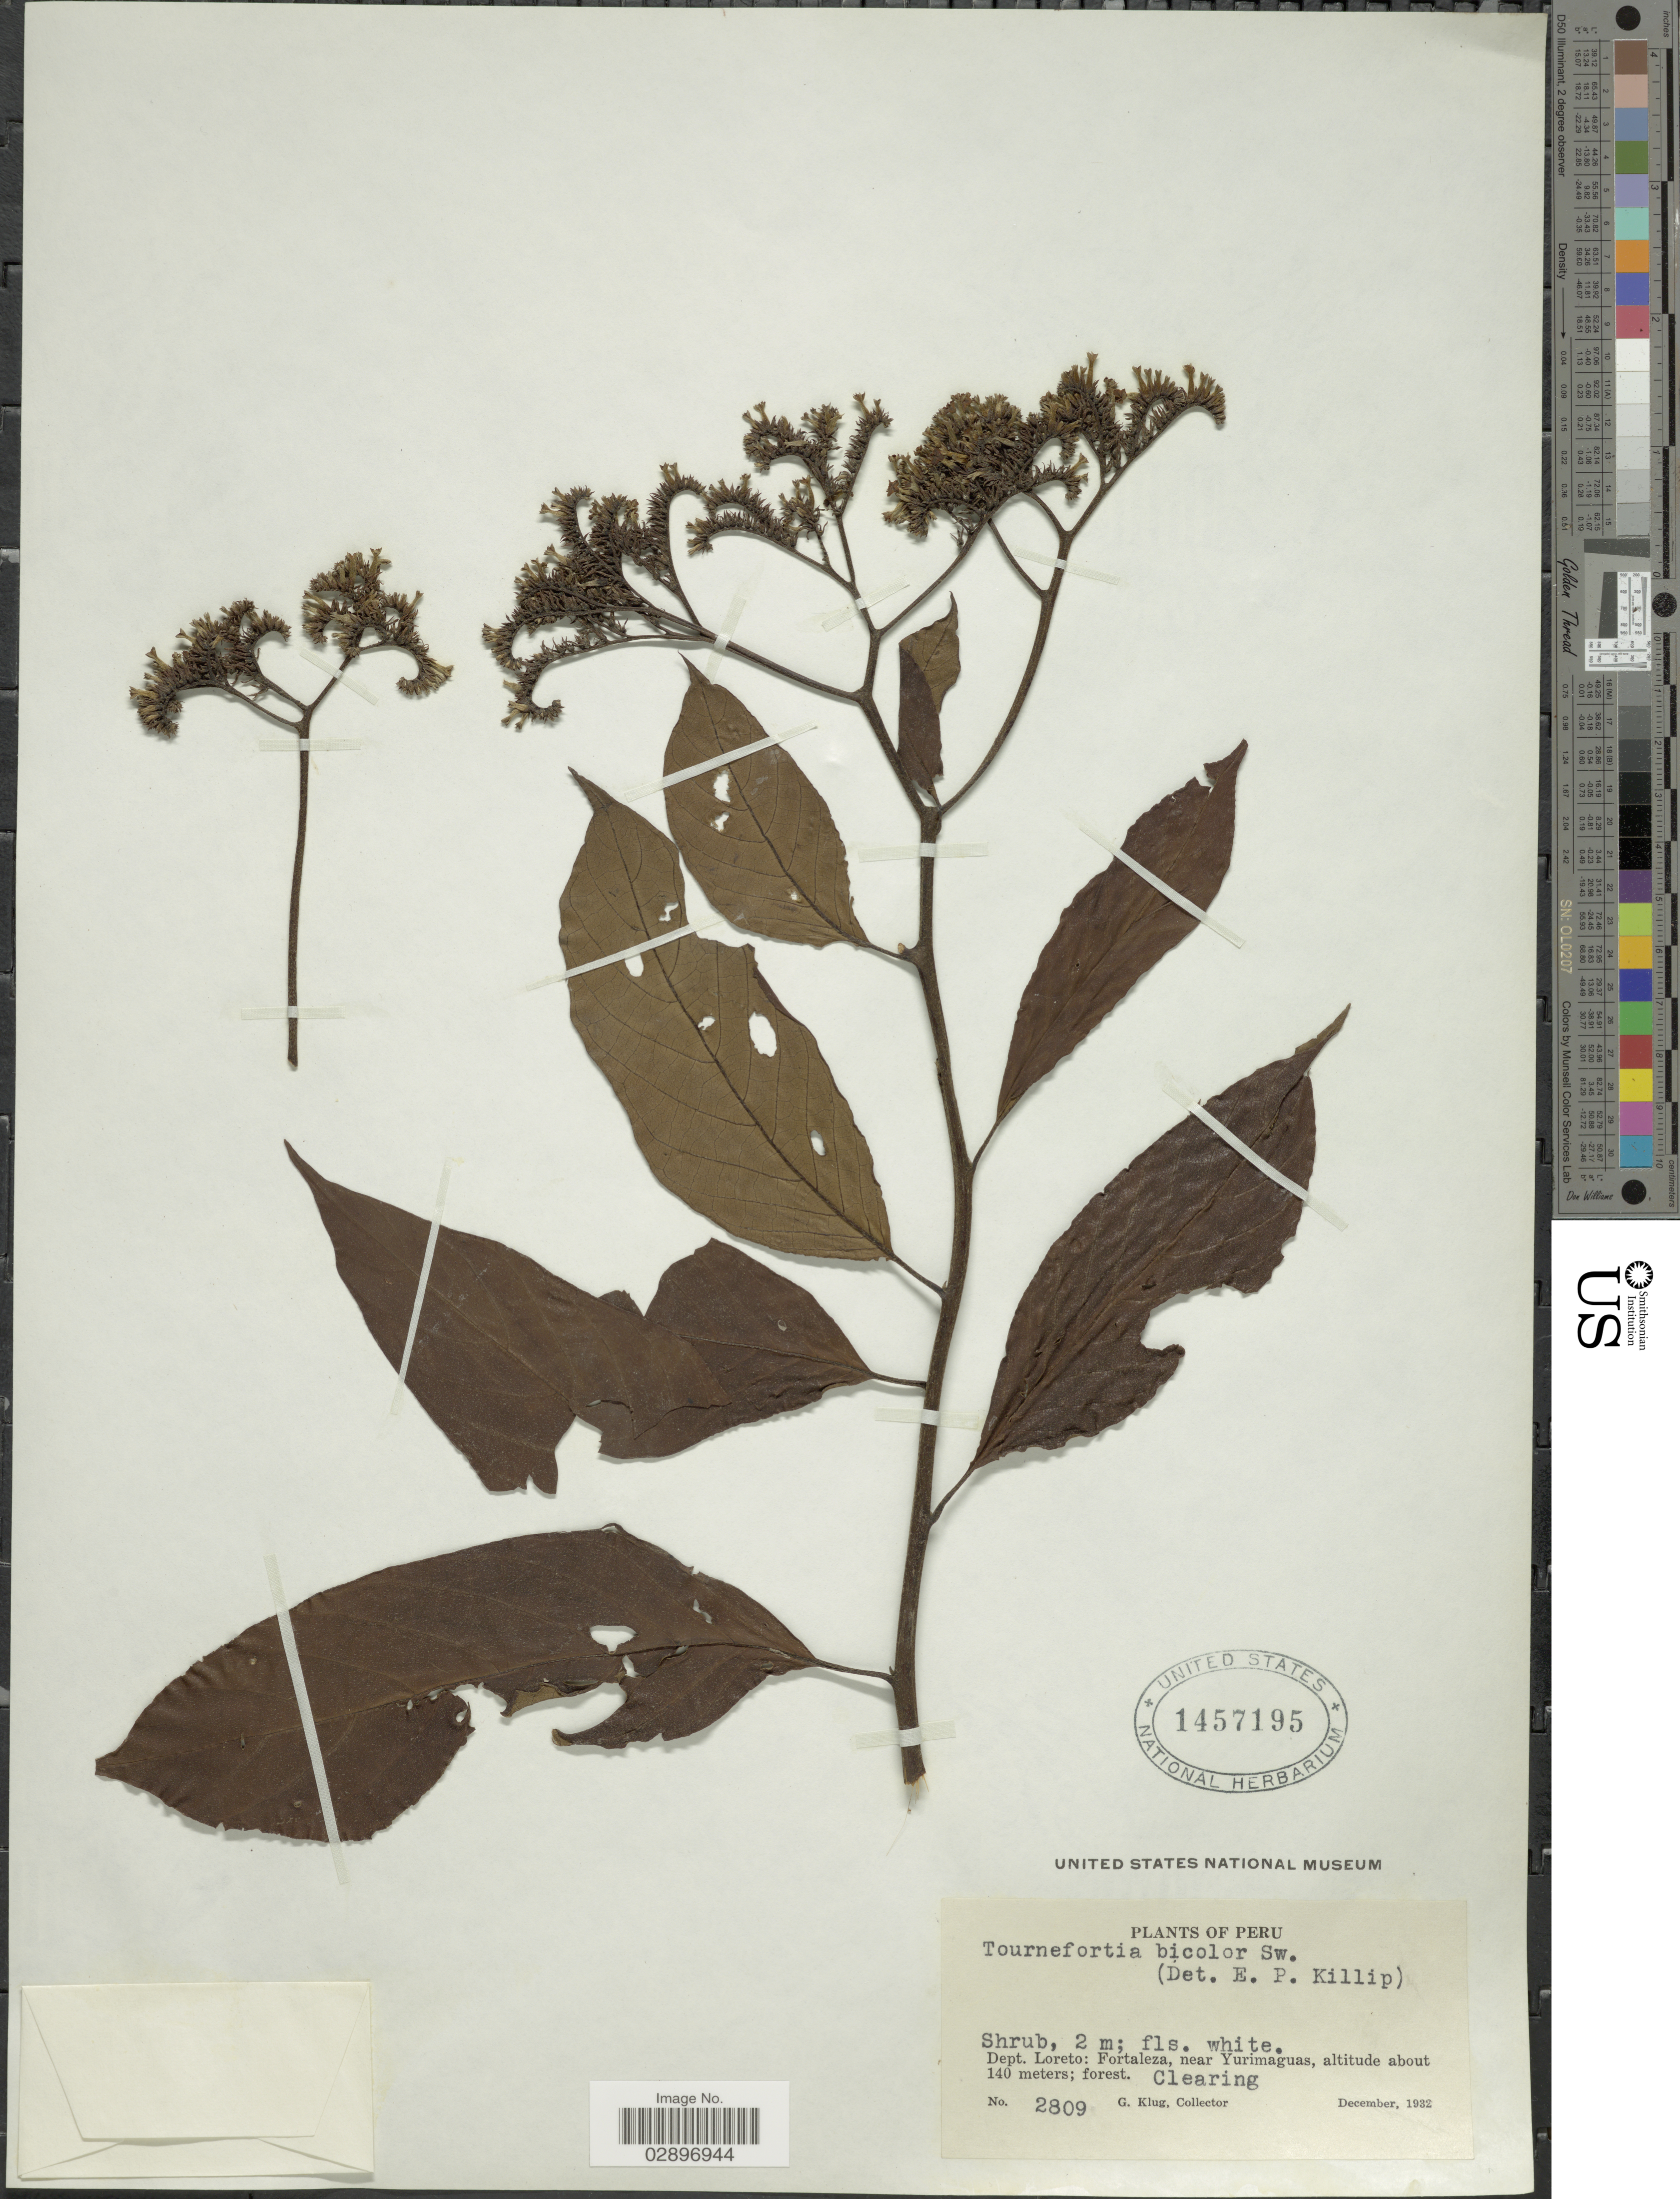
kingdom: Plantae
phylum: Tracheophyta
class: Magnoliopsida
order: Boraginales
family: Heliotropiaceae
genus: Tournefortia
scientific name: Tournefortia bicolor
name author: Sw.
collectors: G. Klug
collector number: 2809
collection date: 1932-12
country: Peru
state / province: Loreto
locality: Dept. Loreto: Fortaleza, near Yurimaguas.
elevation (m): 140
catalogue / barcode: US 1457195